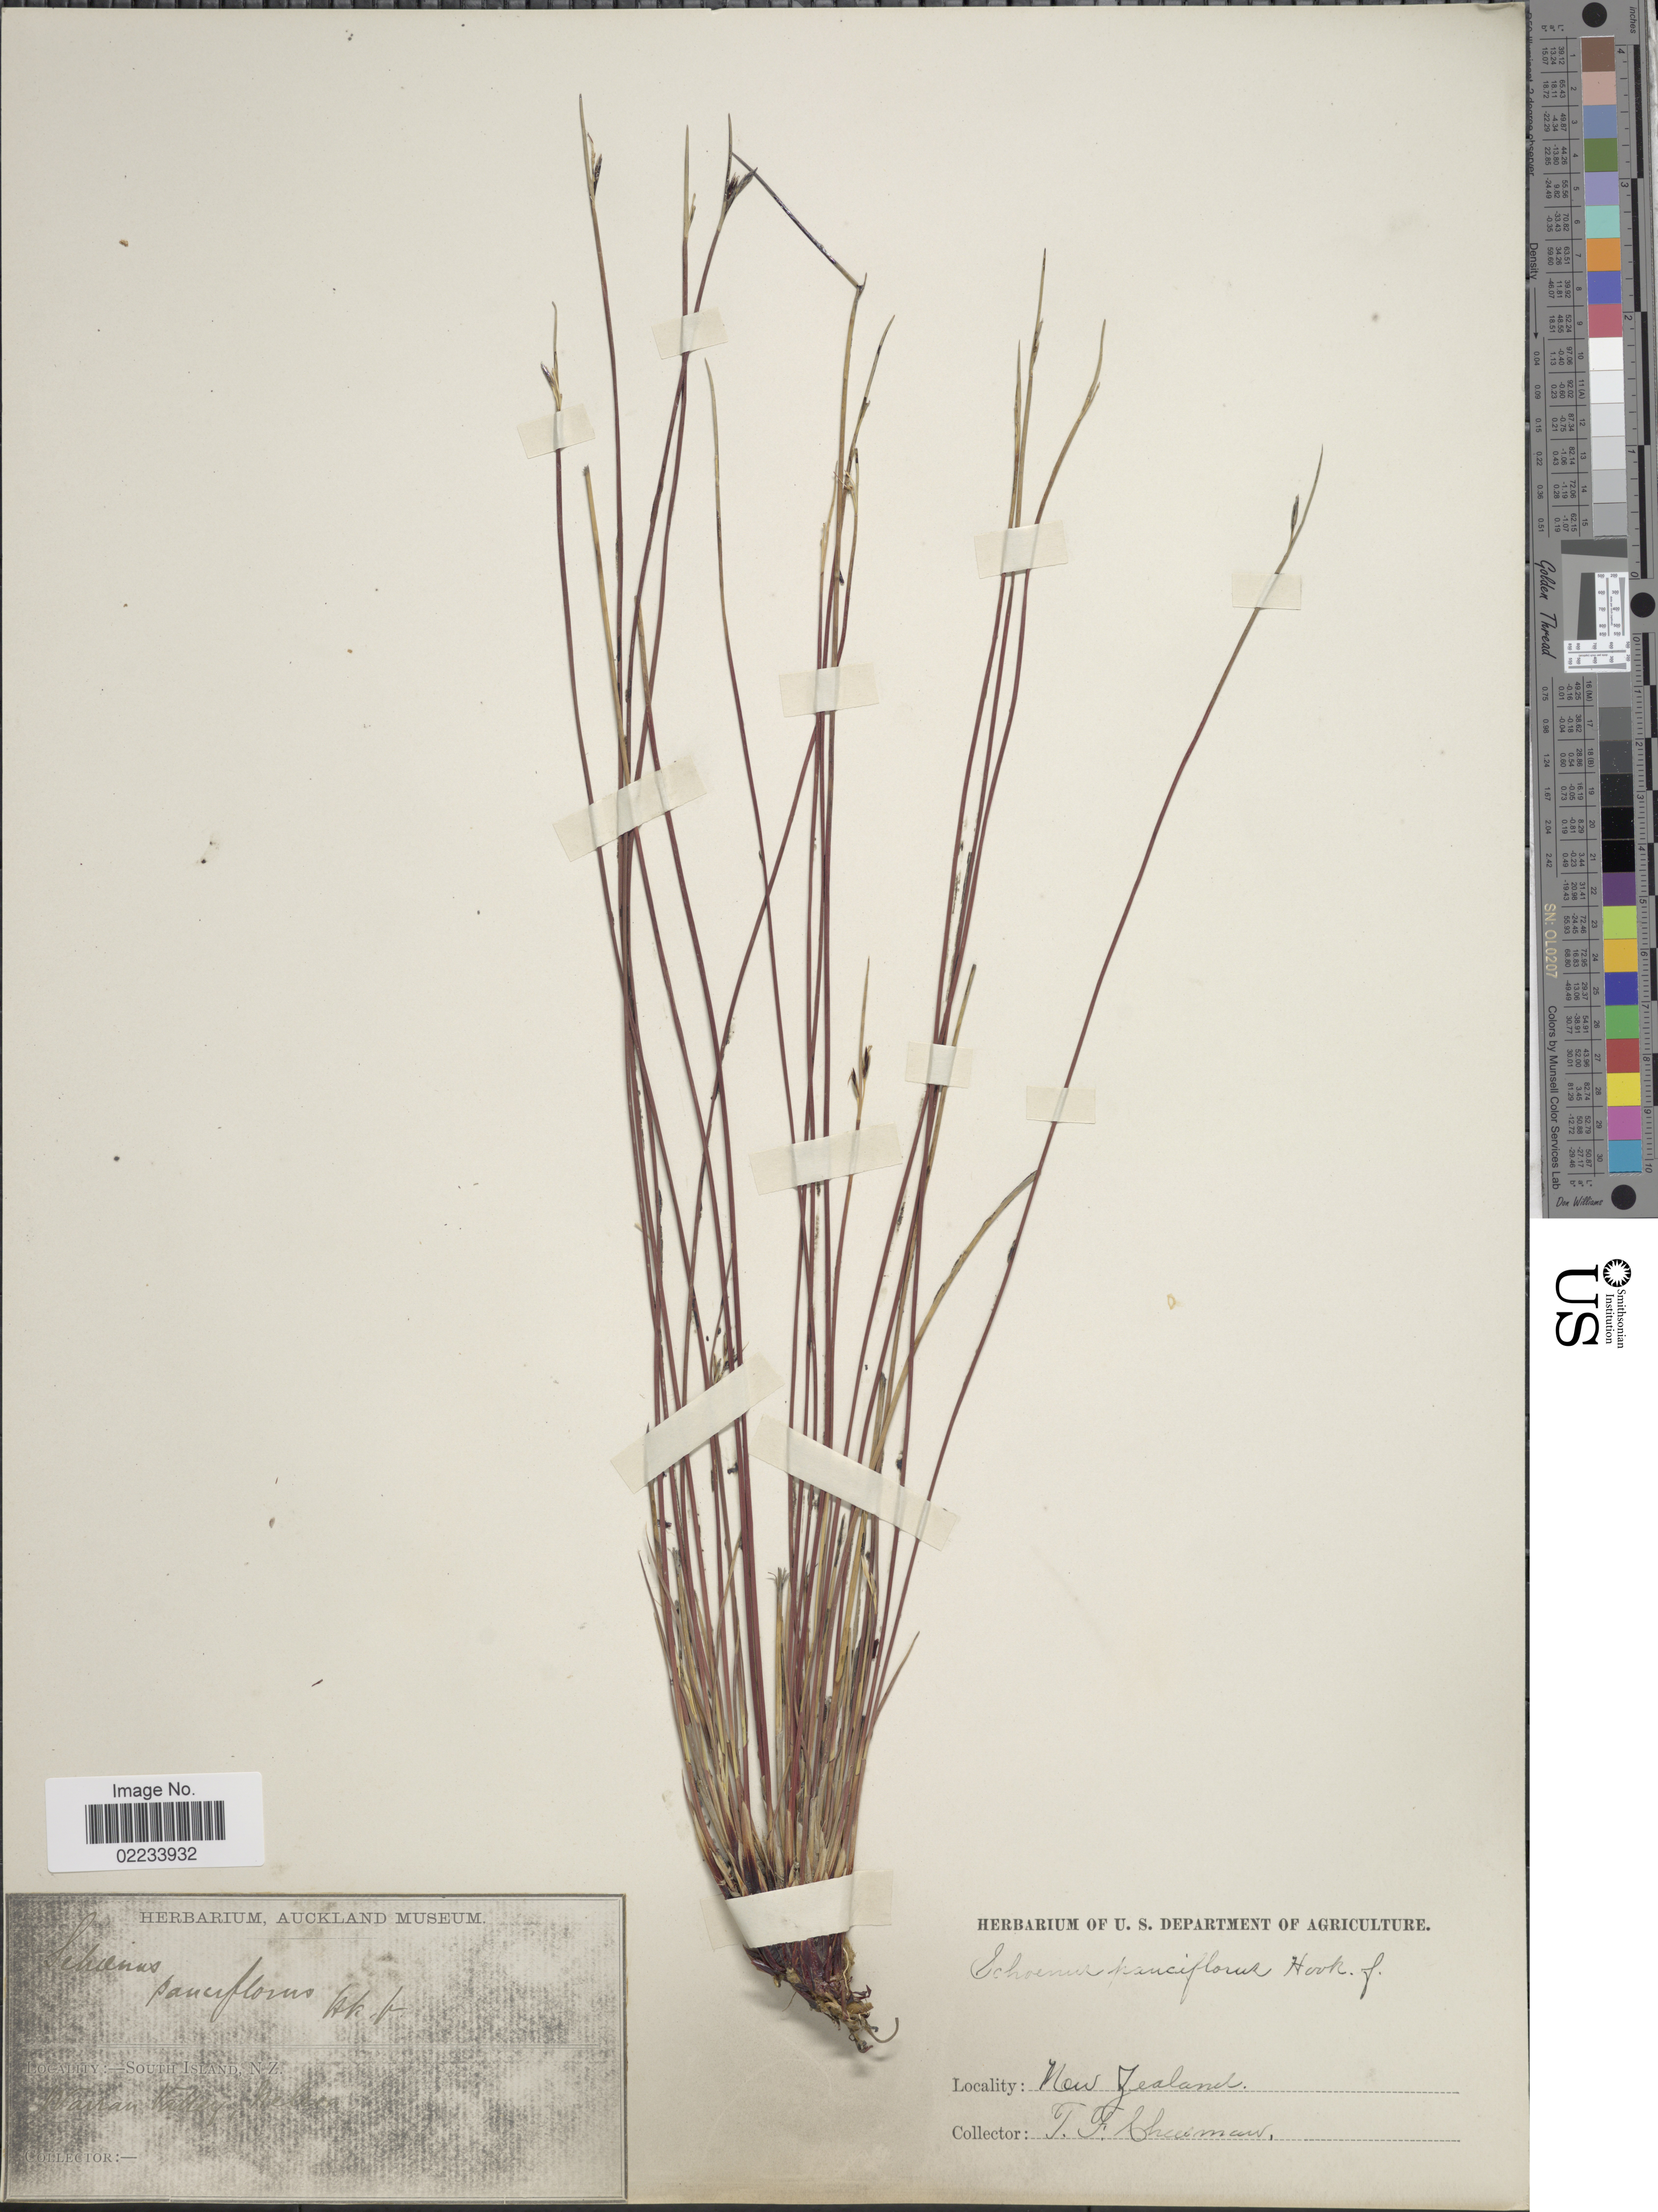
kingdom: Plantae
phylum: Tracheophyta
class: Liliopsida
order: Poales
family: Cyperaceae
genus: Schoenus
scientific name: Schoenus pauciflorus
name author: (Hook. f.) Hook. f.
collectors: T. F. Cheeseman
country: New Zealand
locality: South island [illegible text]